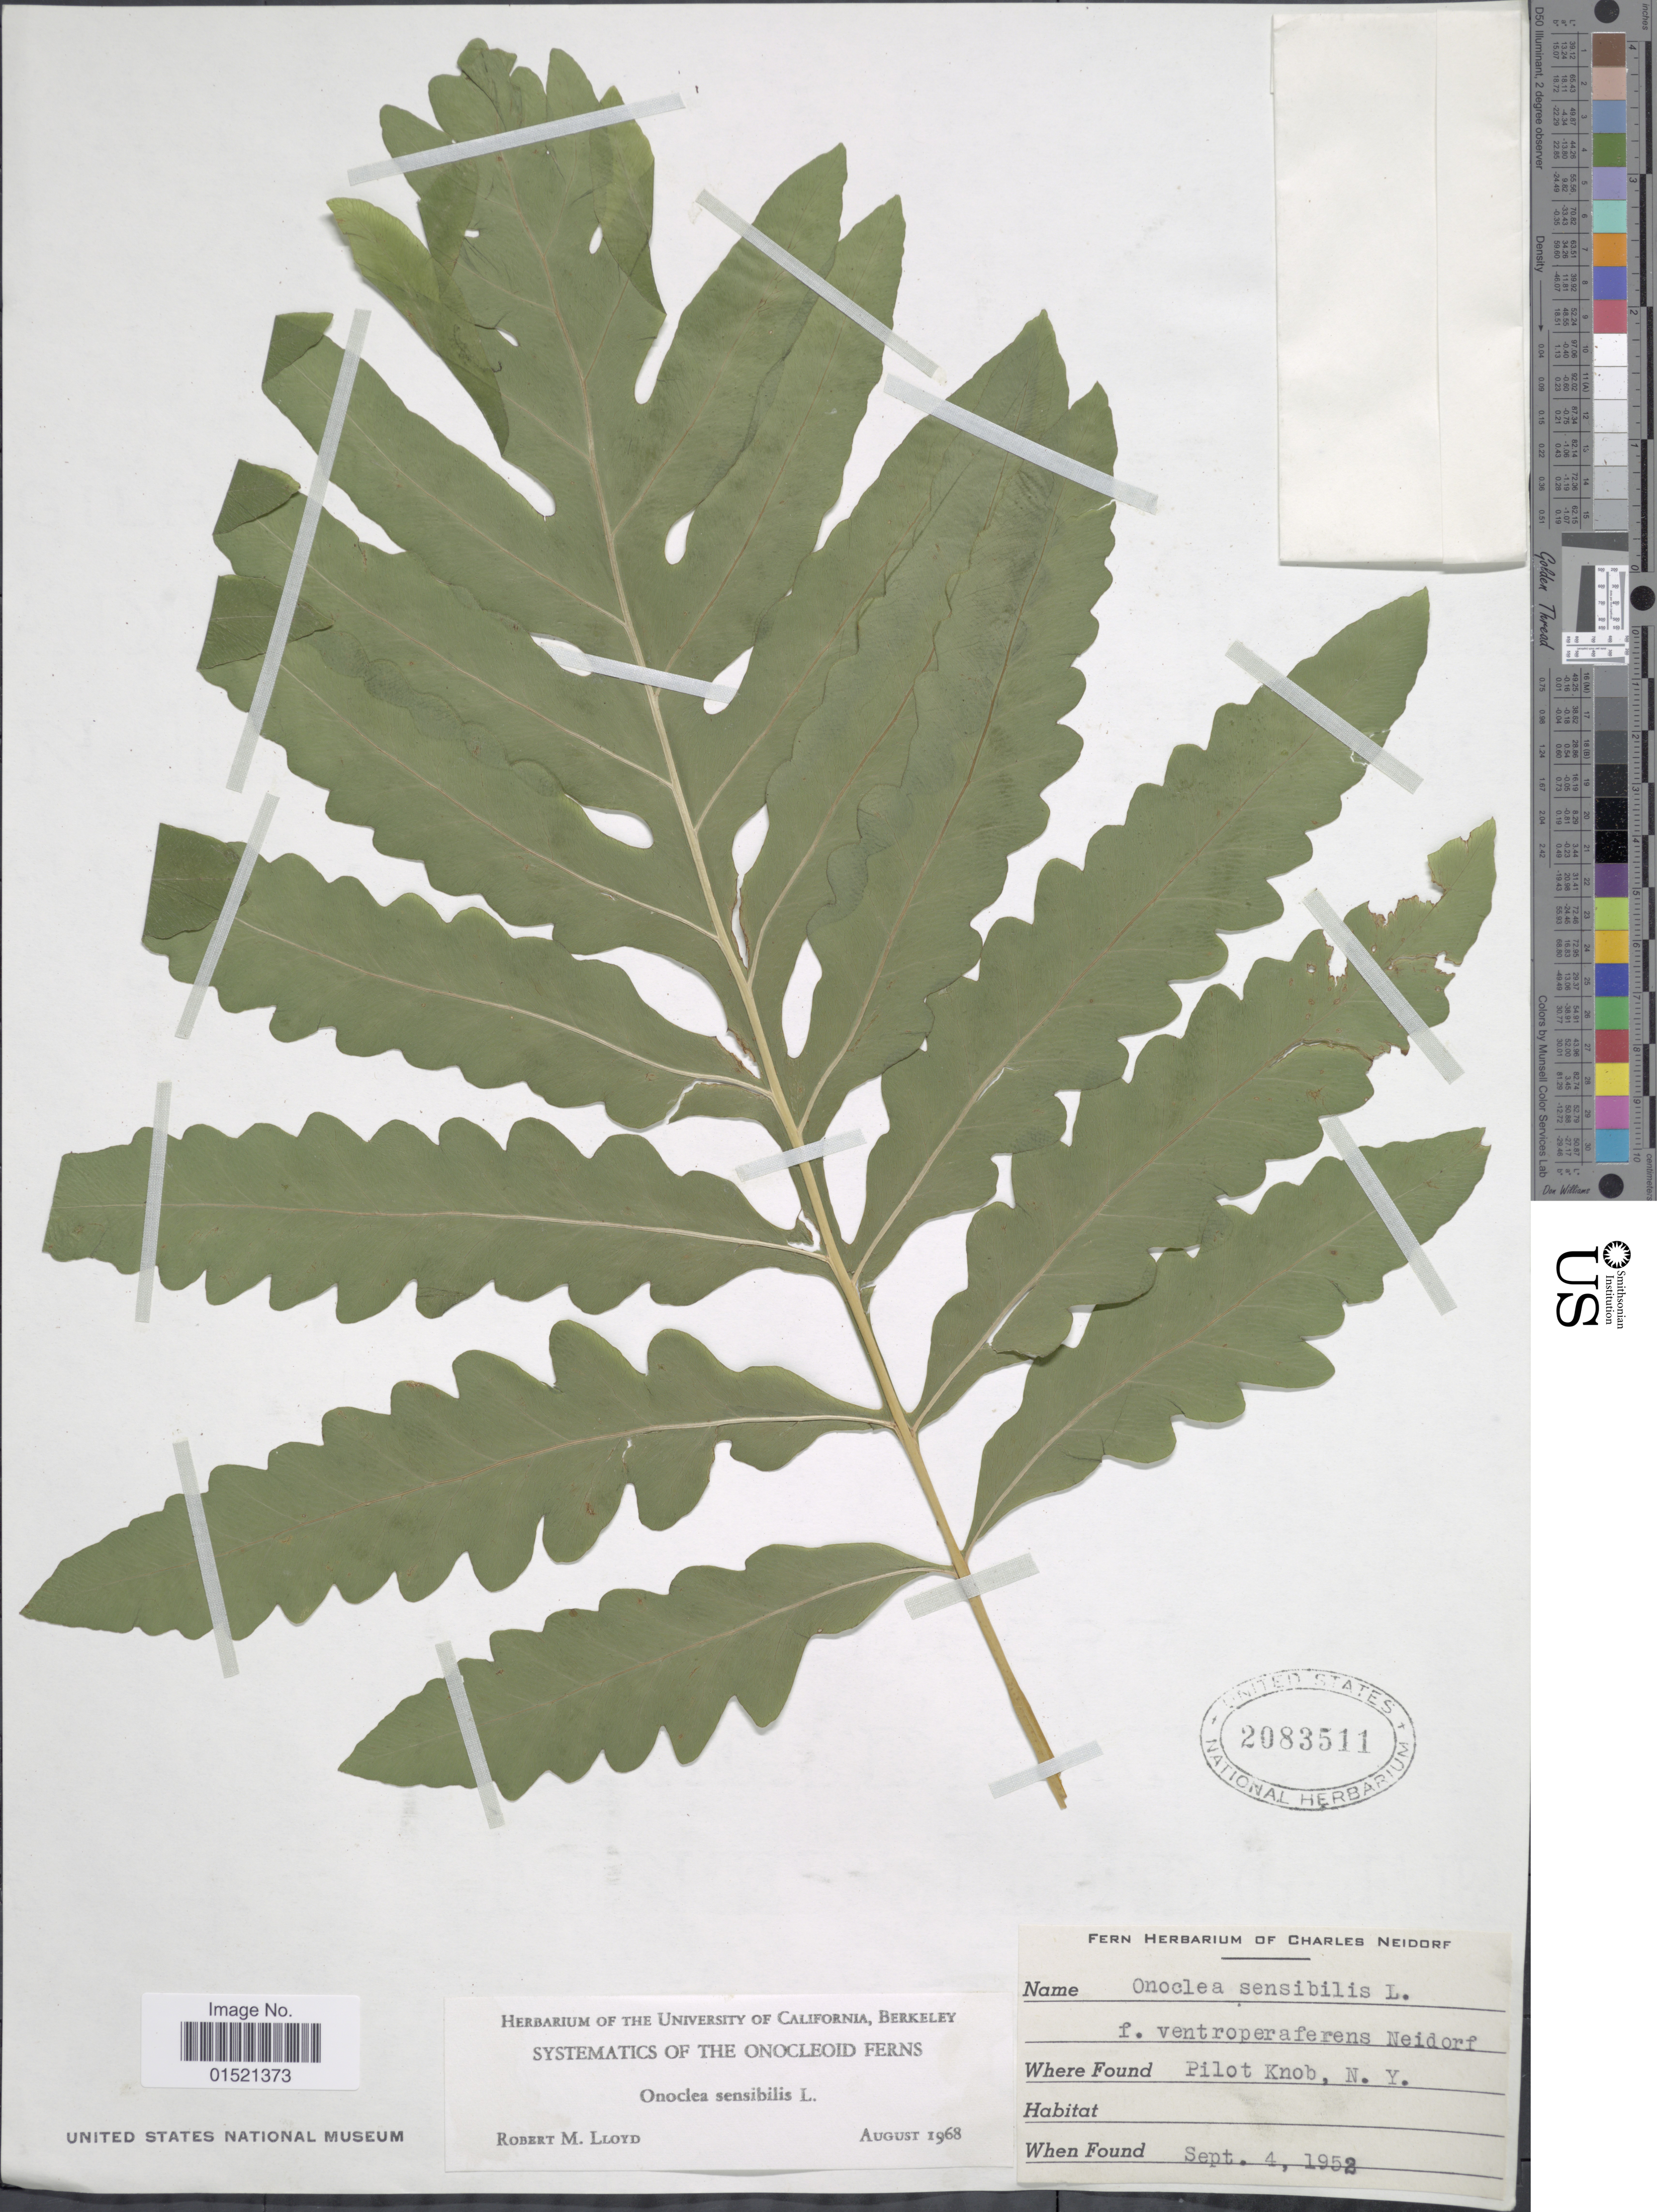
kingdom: Plantae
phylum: Tracheophyta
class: Polypodiopsida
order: Polypodiales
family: Onocleaceae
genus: Onoclea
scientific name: Onoclea sensibilis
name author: L.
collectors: ex herb. Charles Neidorf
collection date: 1952-09-04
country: United States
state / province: New York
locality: Pilot Knob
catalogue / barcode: US 2083511